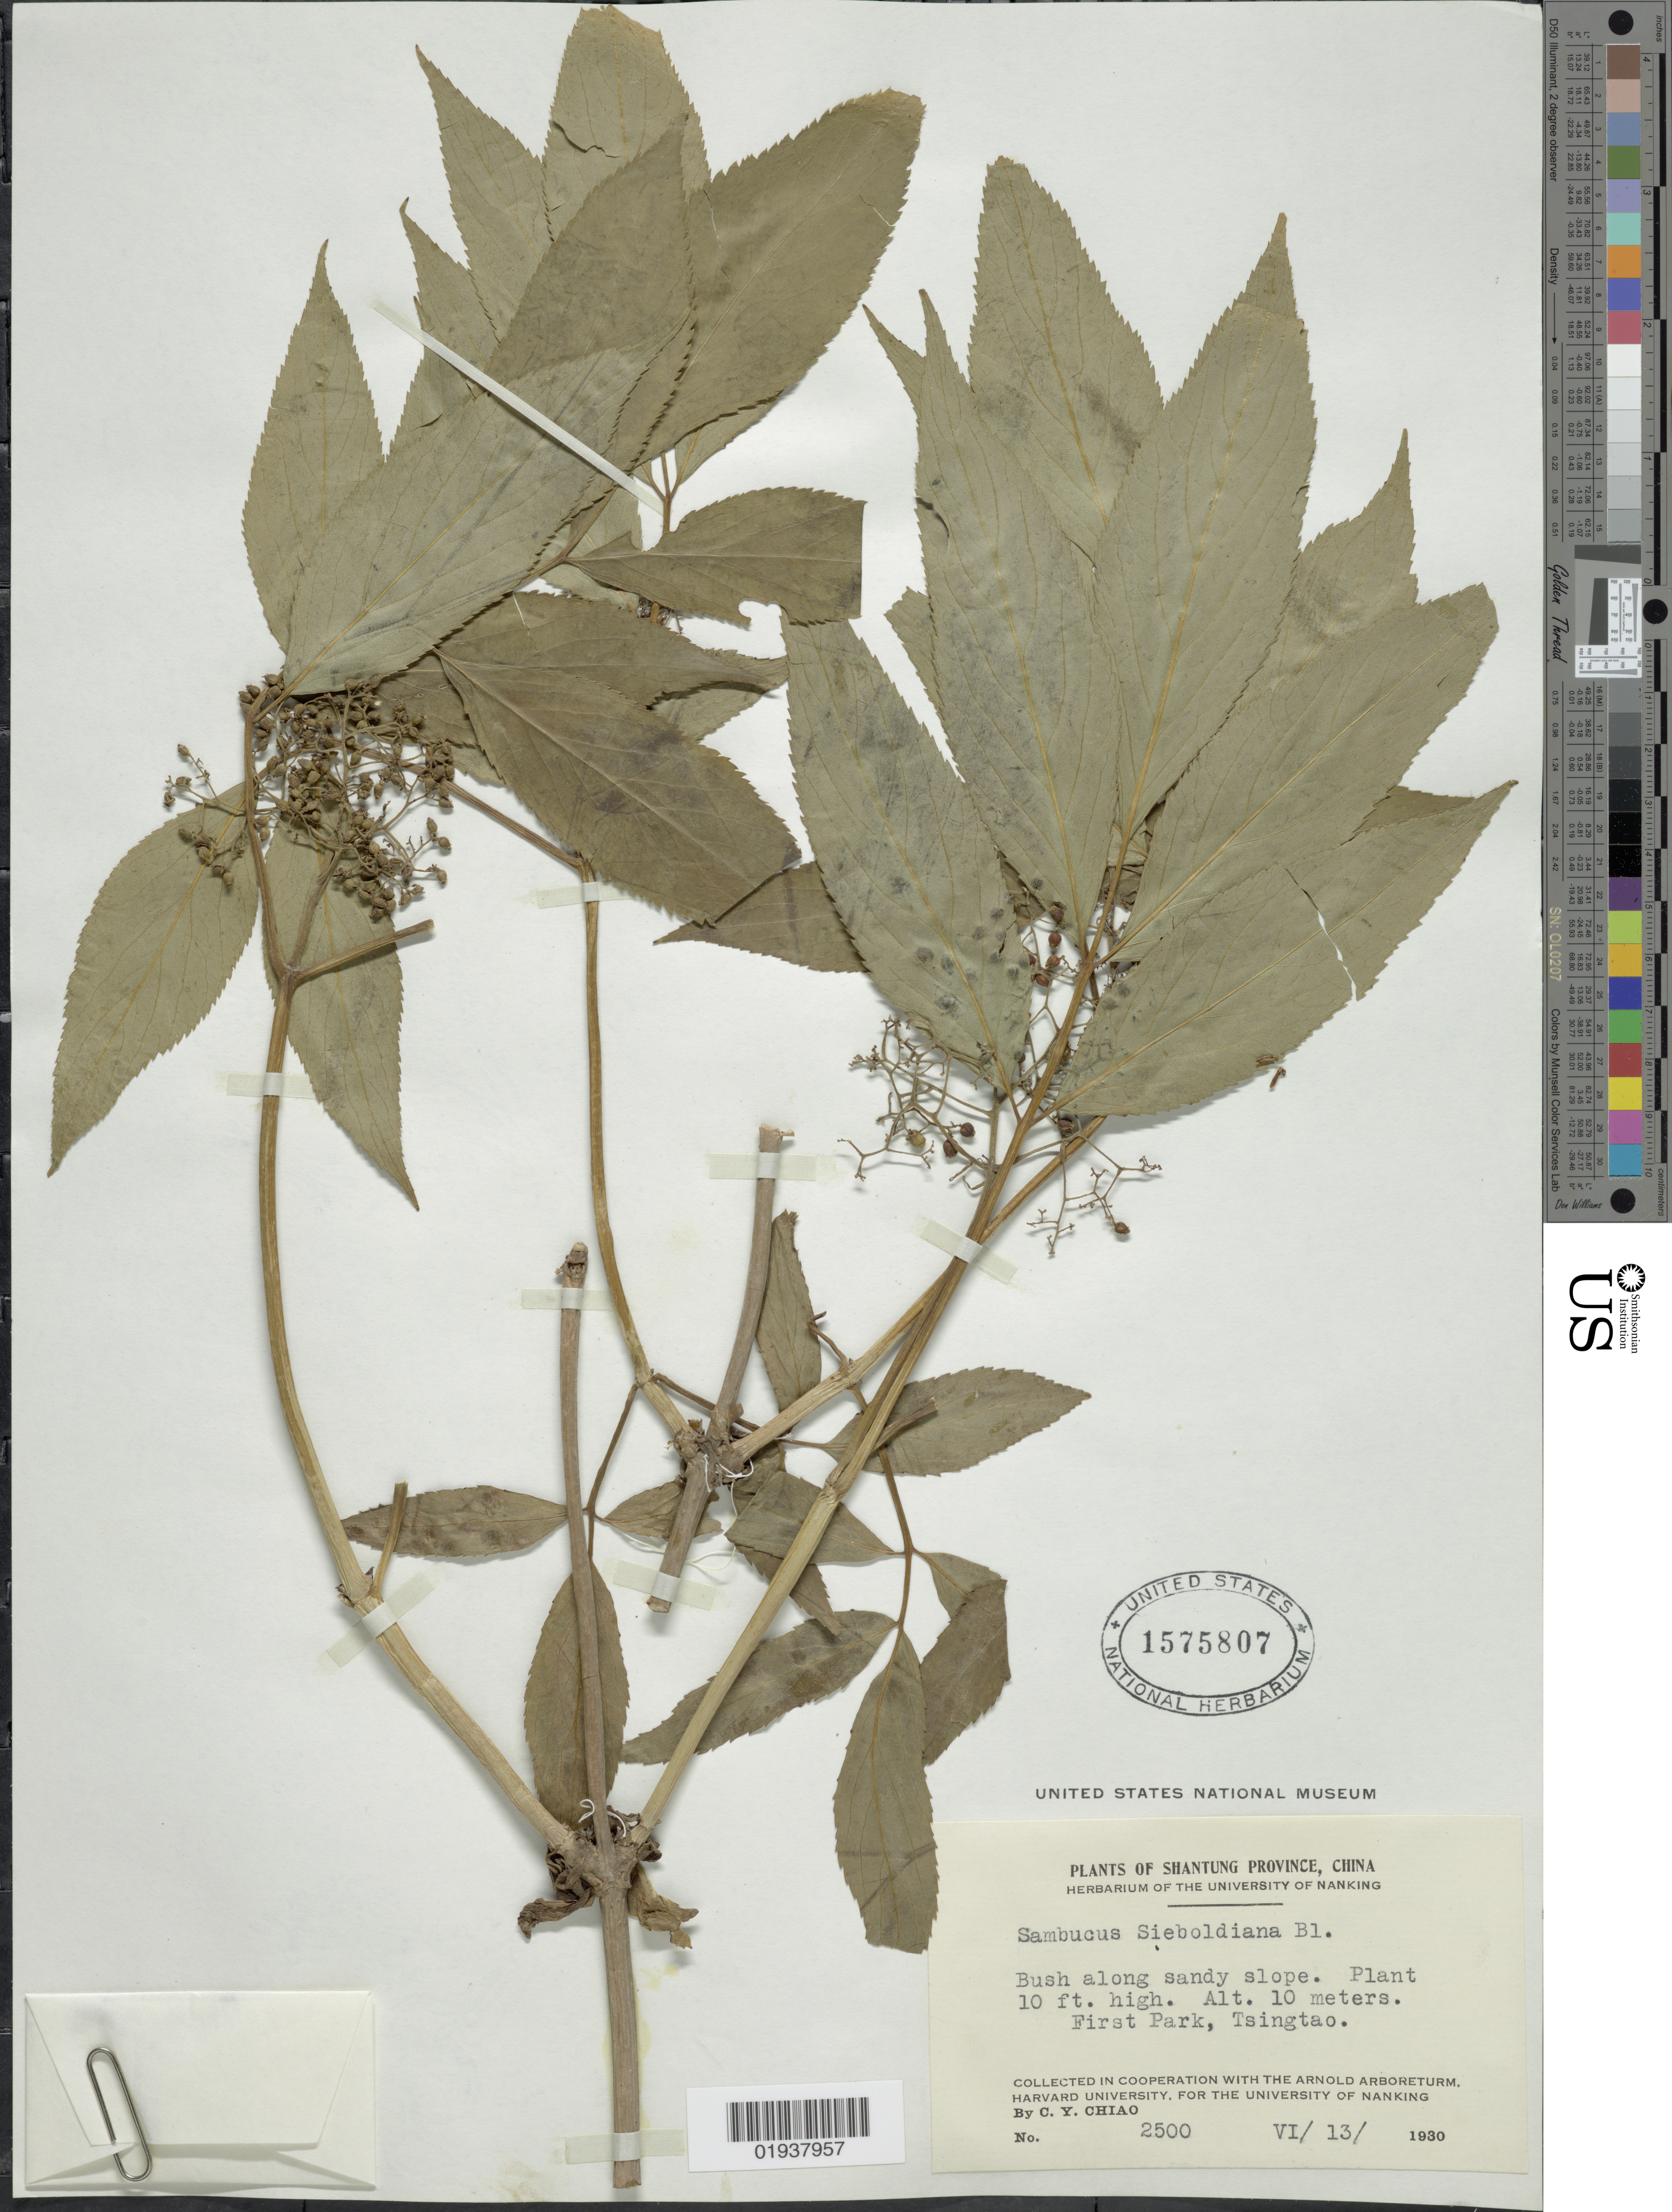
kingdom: Plantae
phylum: Tracheophyta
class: Magnoliopsida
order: Dipsacales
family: Viburnaceae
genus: Sambucus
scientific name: Sambucus racemosa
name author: L.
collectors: C. Y. Chiao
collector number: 2500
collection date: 1930-06-13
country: China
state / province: Shandong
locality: Shantung Province, First Park, Tsingtao.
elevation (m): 10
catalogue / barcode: US 1575807